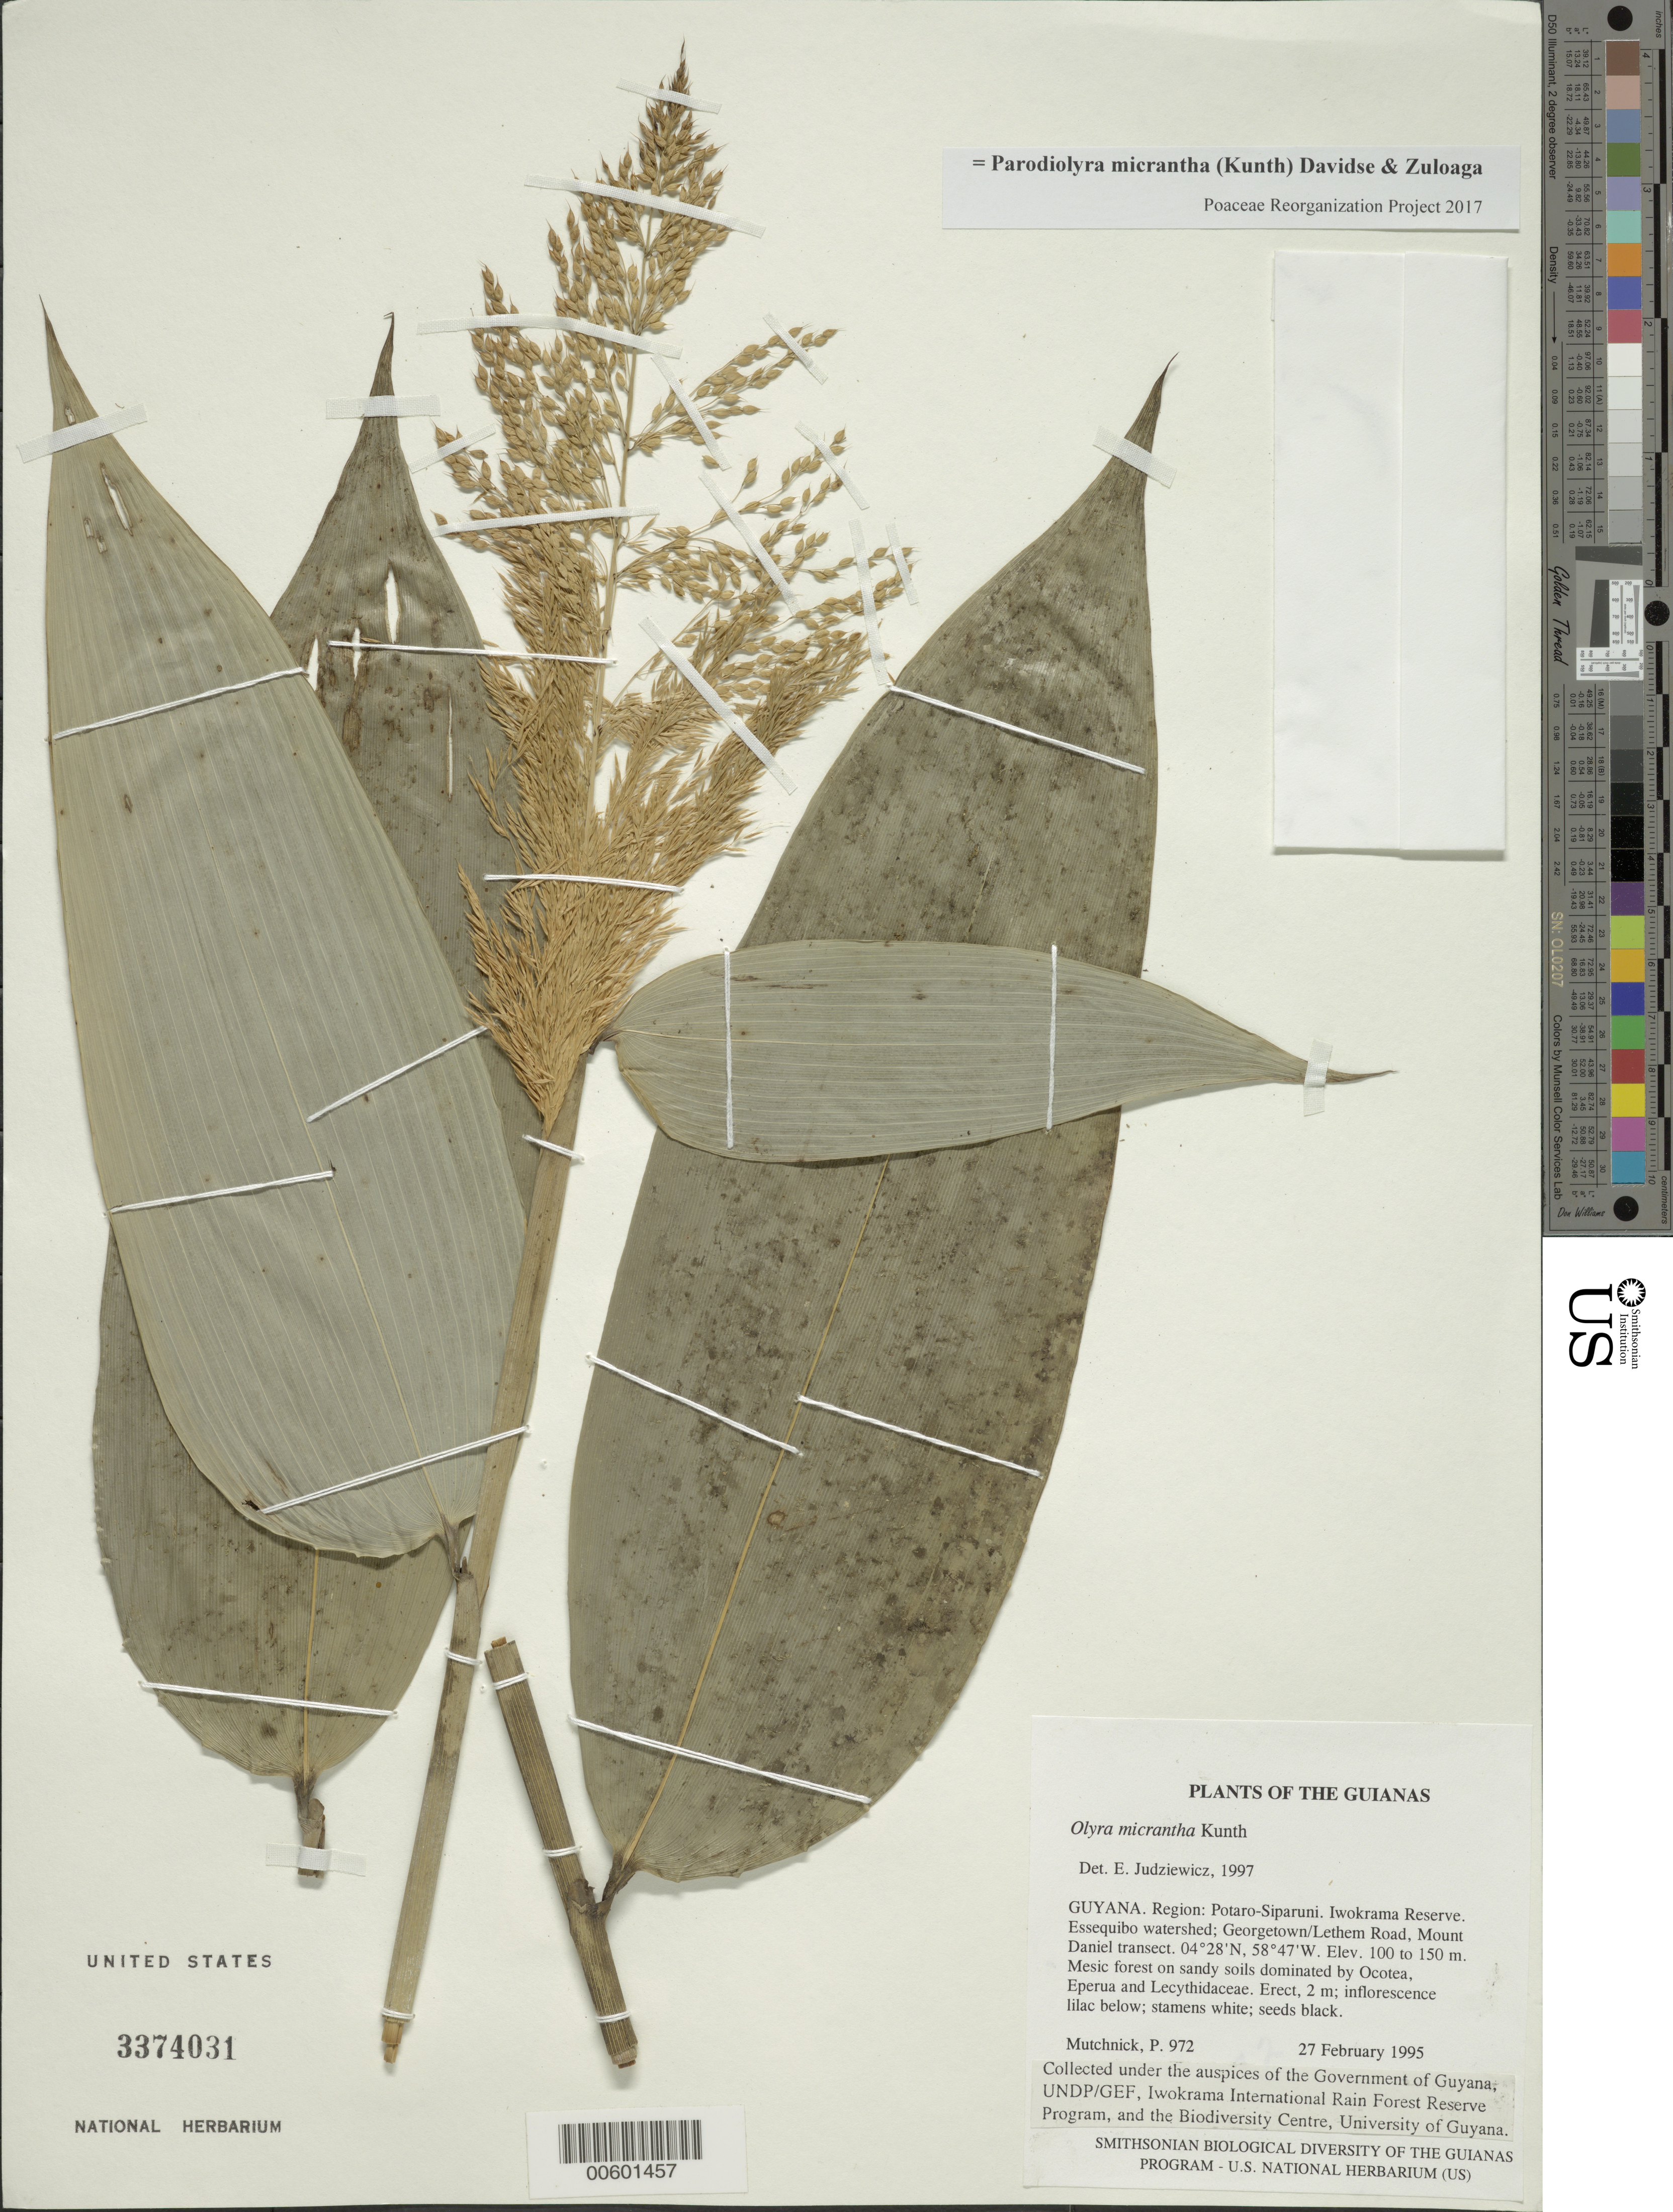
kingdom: Plantae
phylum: Tracheophyta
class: Liliopsida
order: Poales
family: Poaceae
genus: Parodiolyra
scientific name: Parodiolyra micrantha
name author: (Kunth) Davidse & Zuloaga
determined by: Poaceae Reorganization Project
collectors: P. Mutchnick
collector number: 972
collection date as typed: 27 February 1995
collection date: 1995-02-27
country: Guyana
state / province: Potaro-Siparuni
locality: Iwokrama Reserve. Essequibo watershed; Georgetown/Lethem Road, Mount Daniel transect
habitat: Mesic forest on sandy soils dominated by Ocotea, Eperua and Lecythidaceae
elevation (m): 100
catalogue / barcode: US 3374031